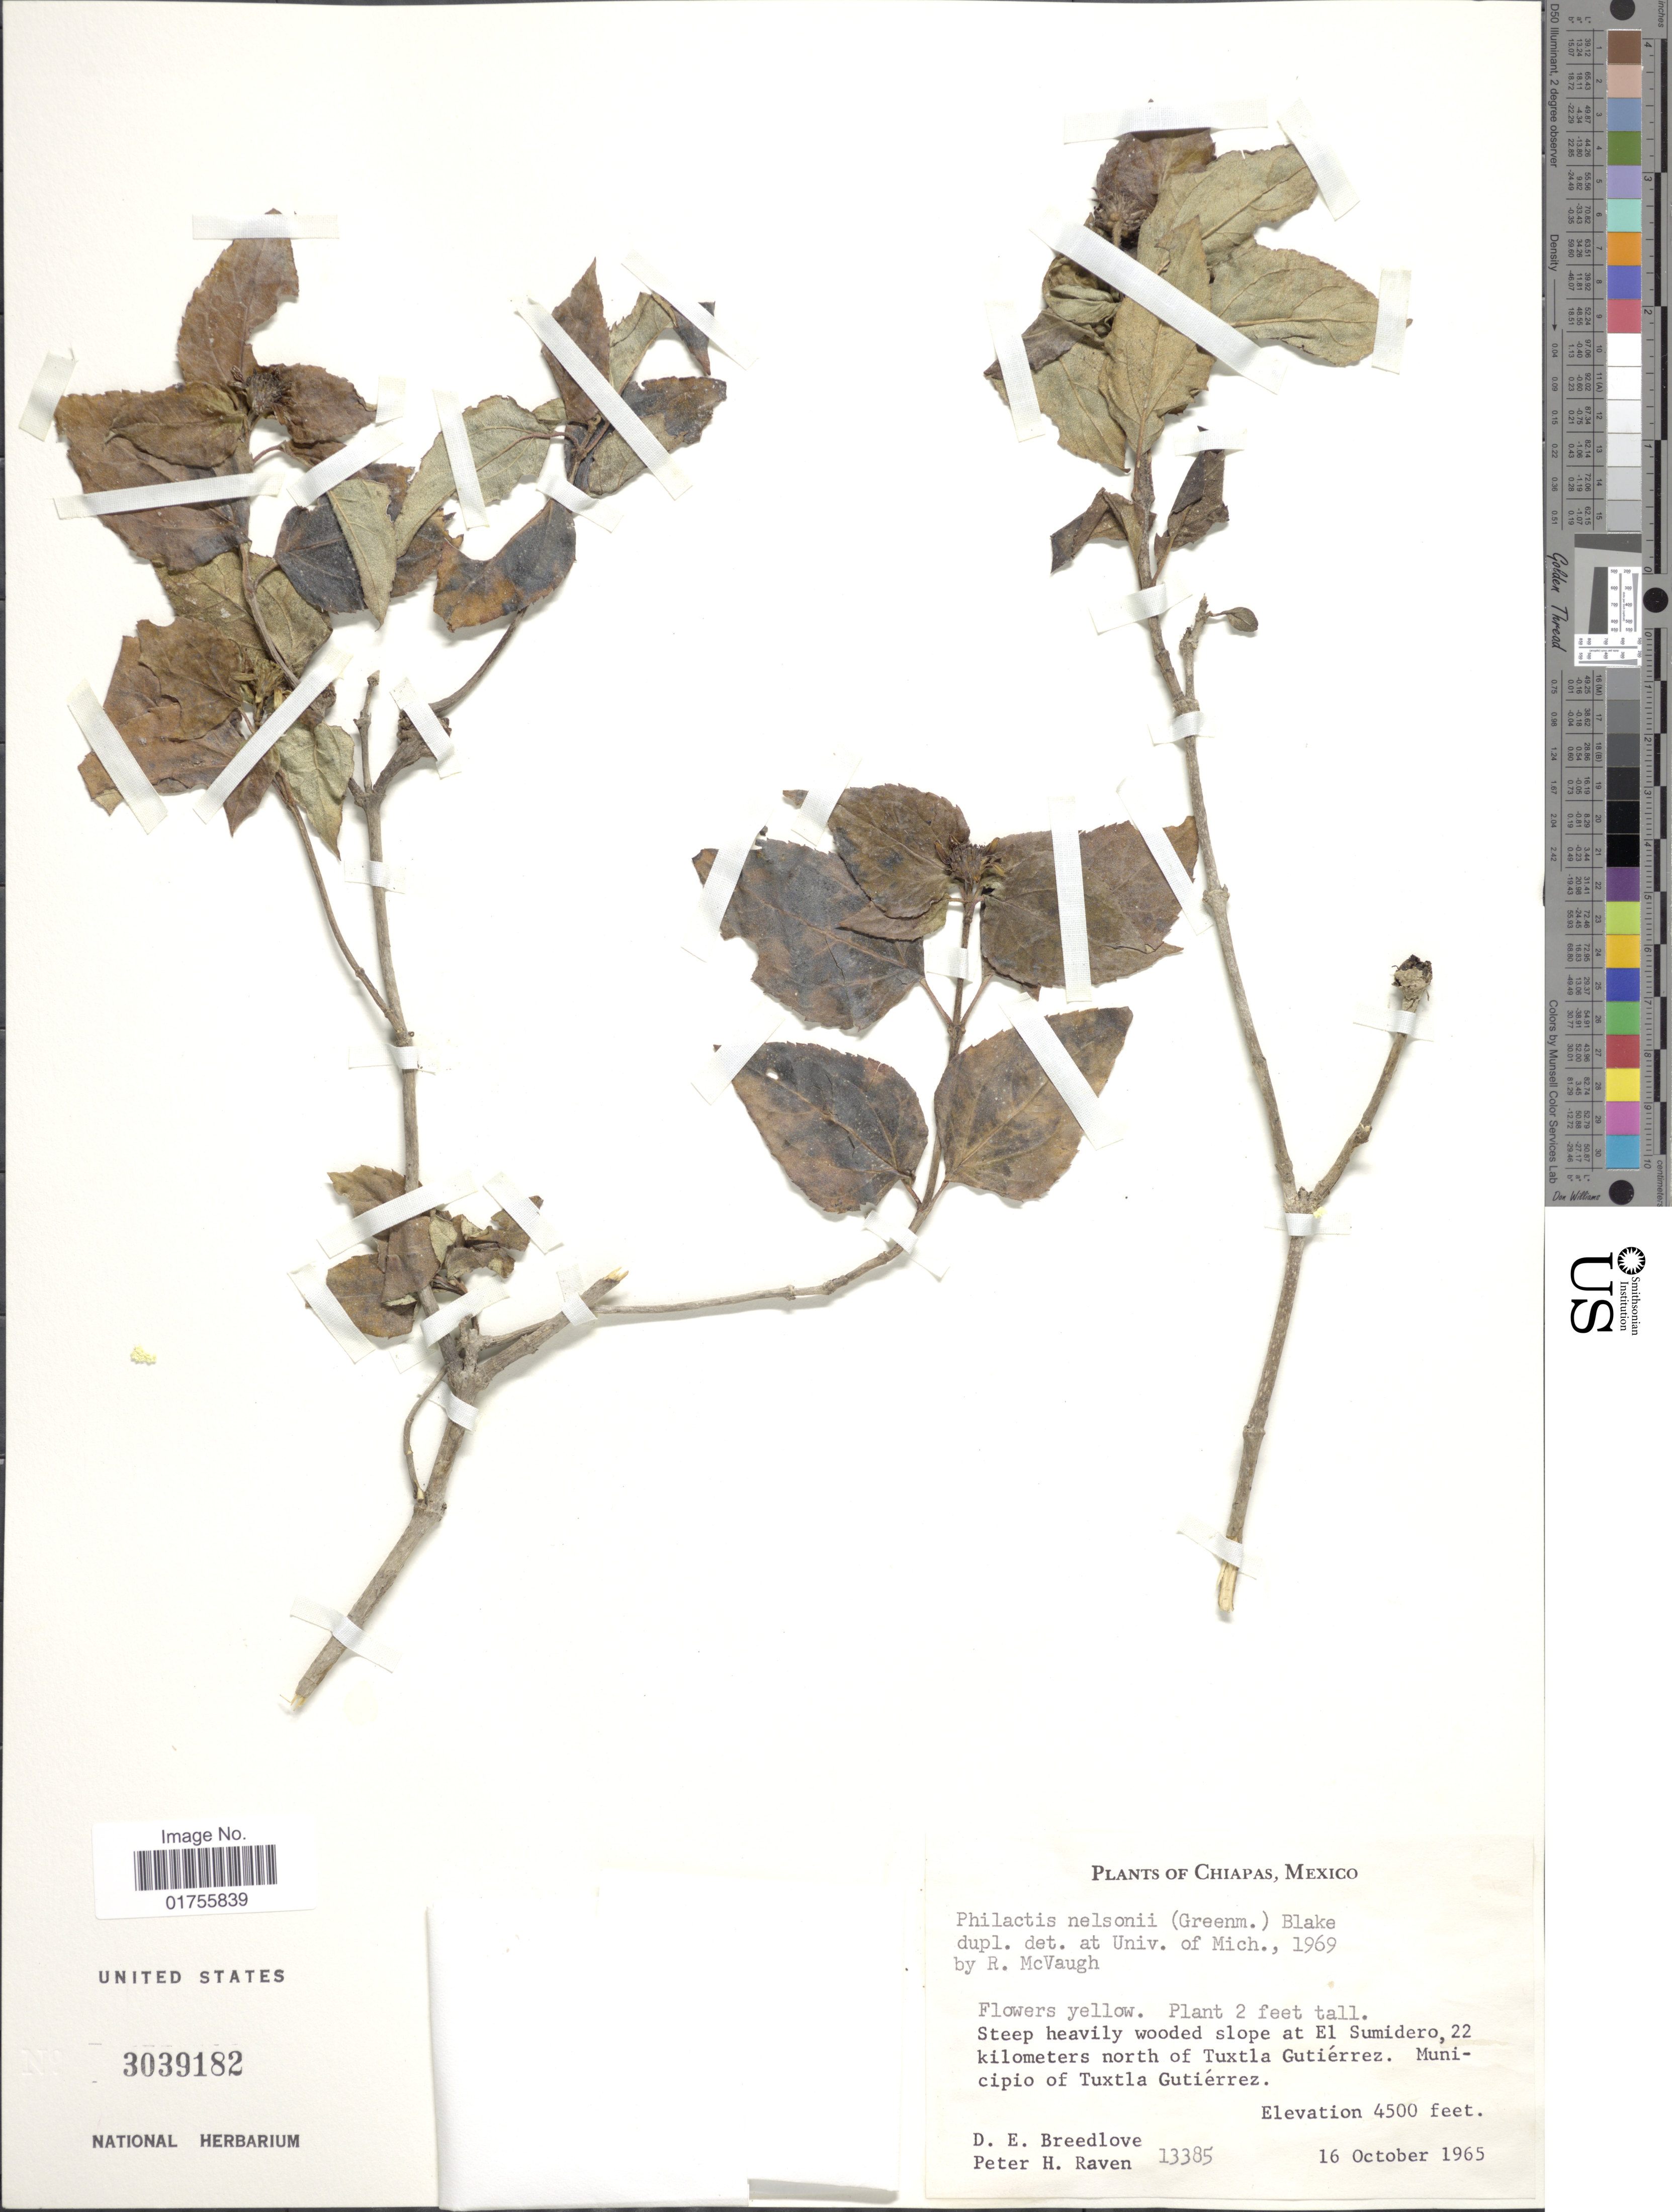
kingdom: Plantae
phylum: Tracheophyta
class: Magnoliopsida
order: Asterales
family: Asteraceae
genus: Philactis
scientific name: Philactis nelsonii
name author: (Greenm.) Blake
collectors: D. E. Breedlove & P. Raven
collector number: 13385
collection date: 1965-10-16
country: Mexico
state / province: Chiapas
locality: Steep heavily wooded slope at El Sumidero, 22 kilometers north of Tuxtla Gutierrez, Municipio of Tuxtla Gutierrez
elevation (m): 1372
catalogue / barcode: US 3039182